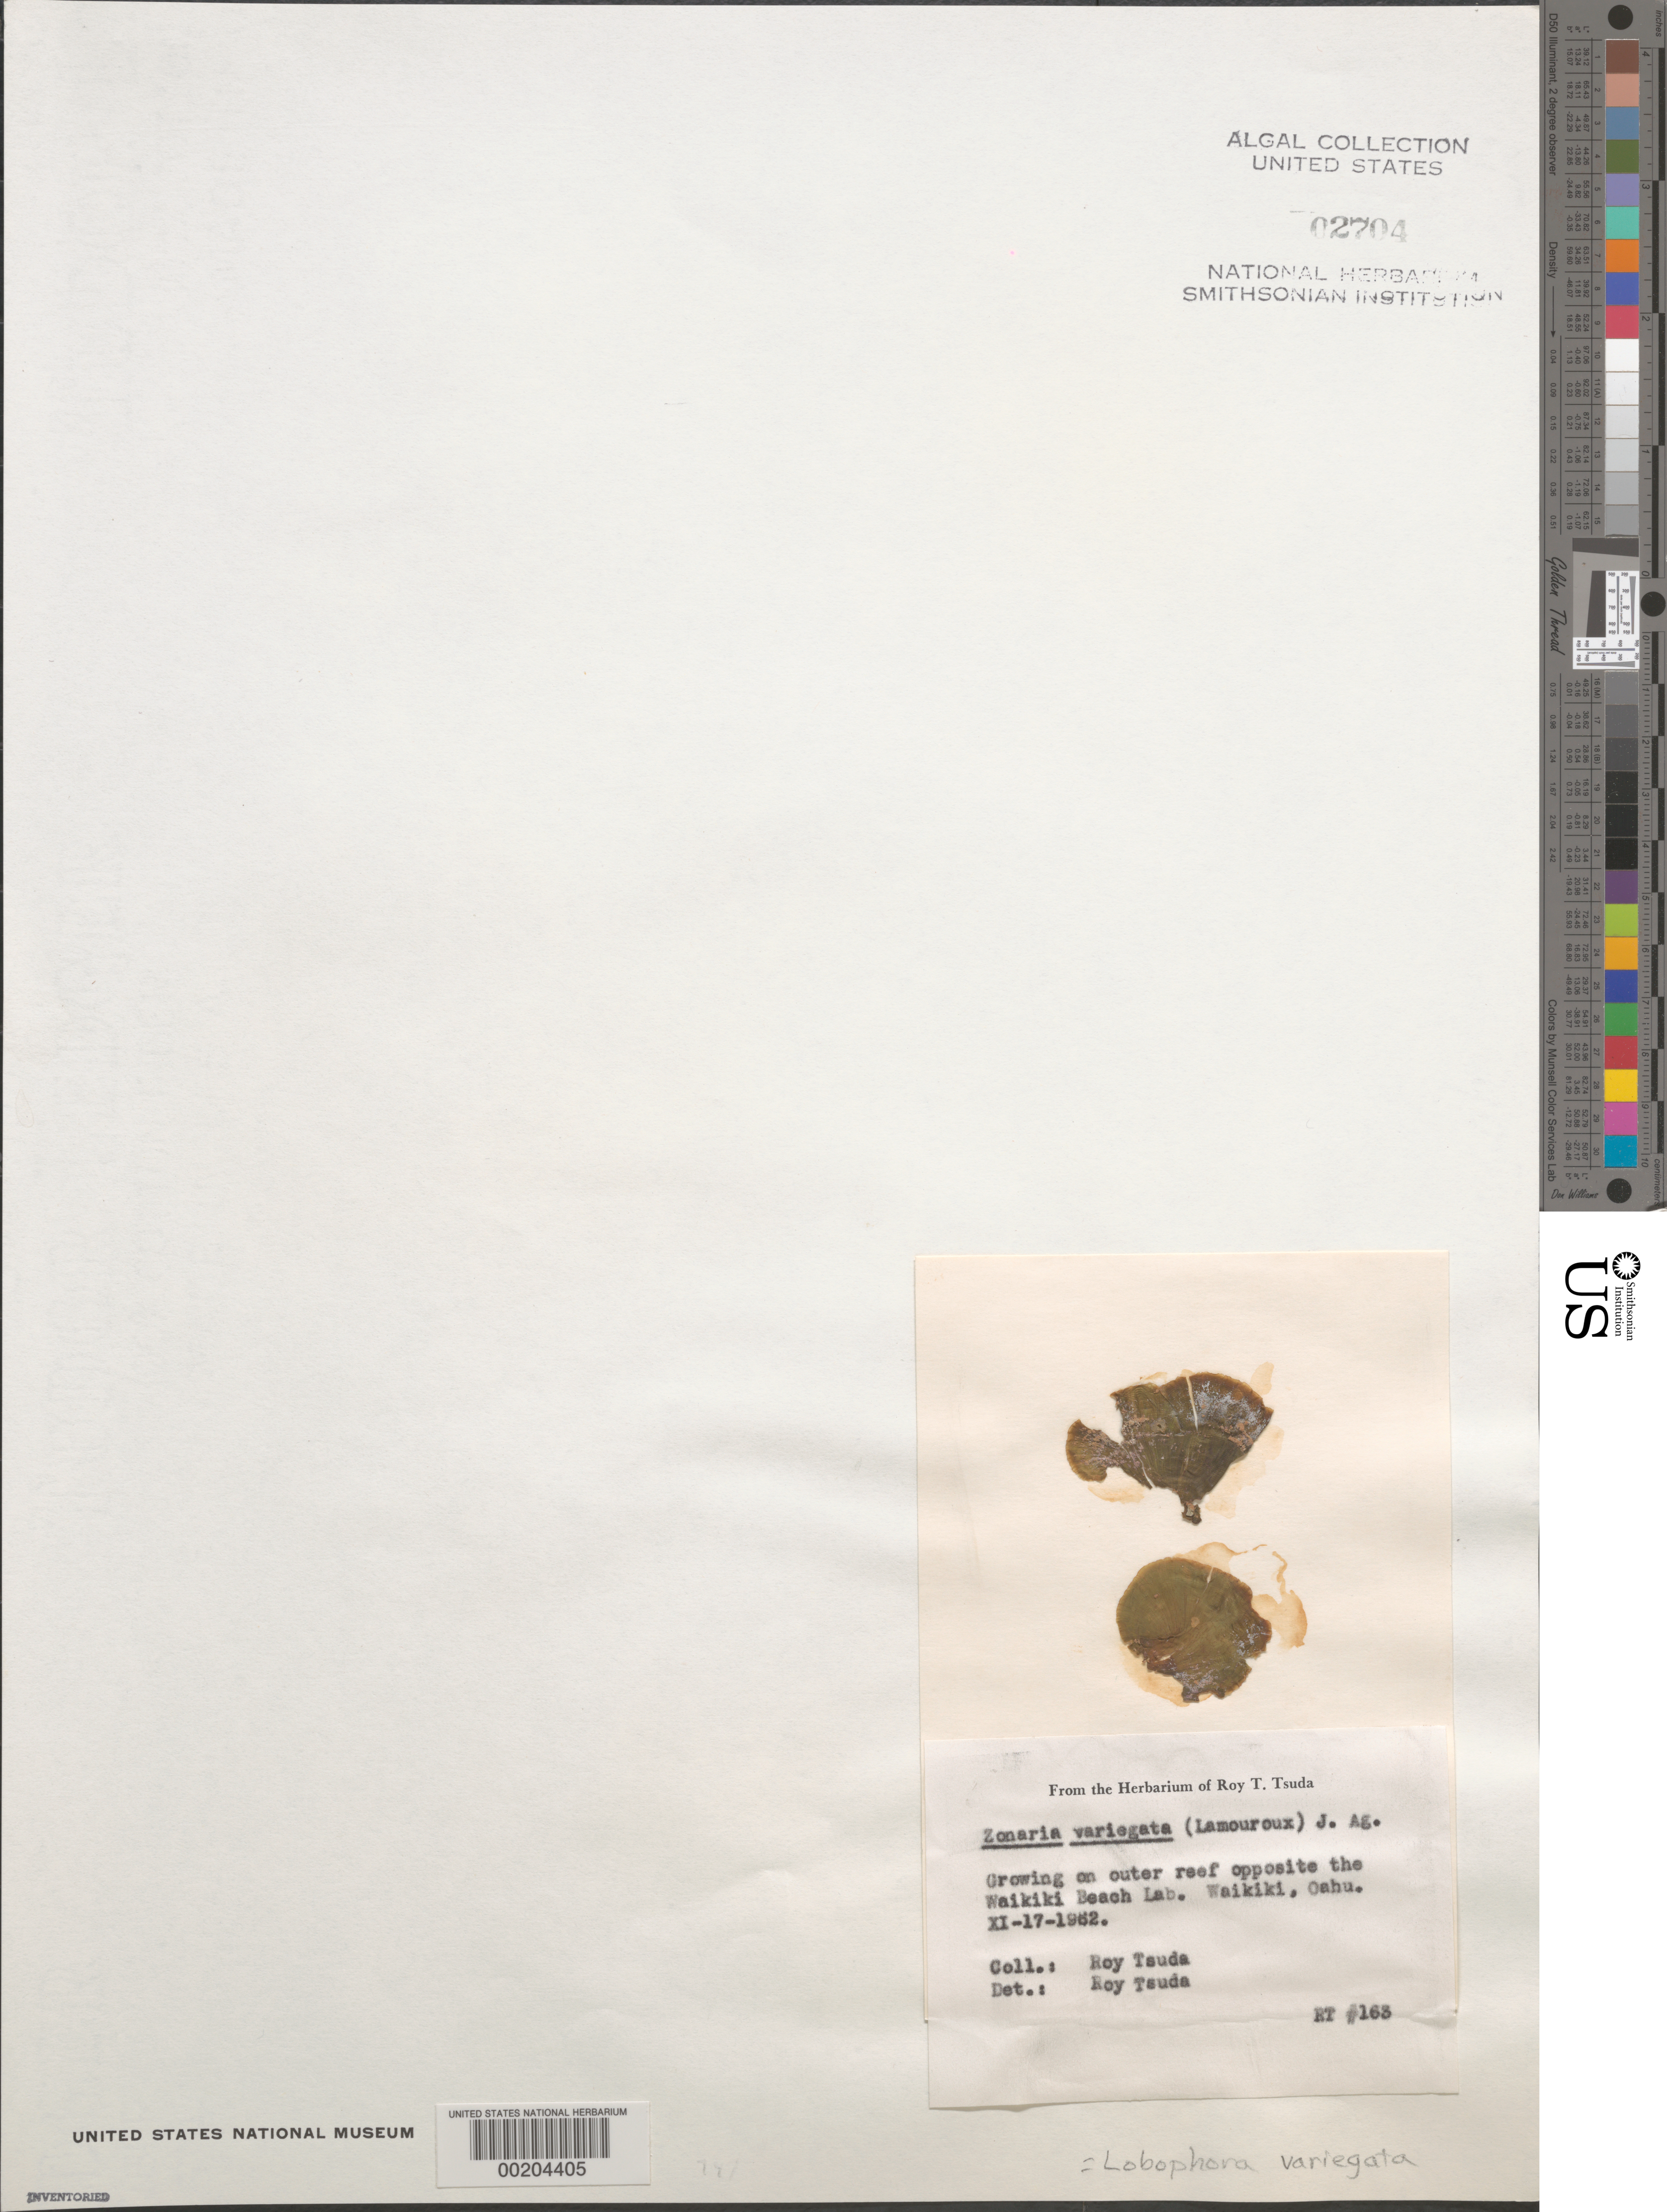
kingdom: Chromista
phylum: Ochrophyta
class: Phaeophyceae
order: Dictyotales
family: Dictyotaceae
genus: Lobophora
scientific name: Lobophora variegata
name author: (J.V.Lamouroux) Womersley & E.C. Oliveira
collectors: R. Tsuda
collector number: RT 163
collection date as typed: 17 Nov 1962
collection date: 1962-11-17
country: United States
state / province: Hawaii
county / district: Honolulu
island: Oahu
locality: Waikiki opposite Waikiki Beach laboratory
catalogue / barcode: US 2704